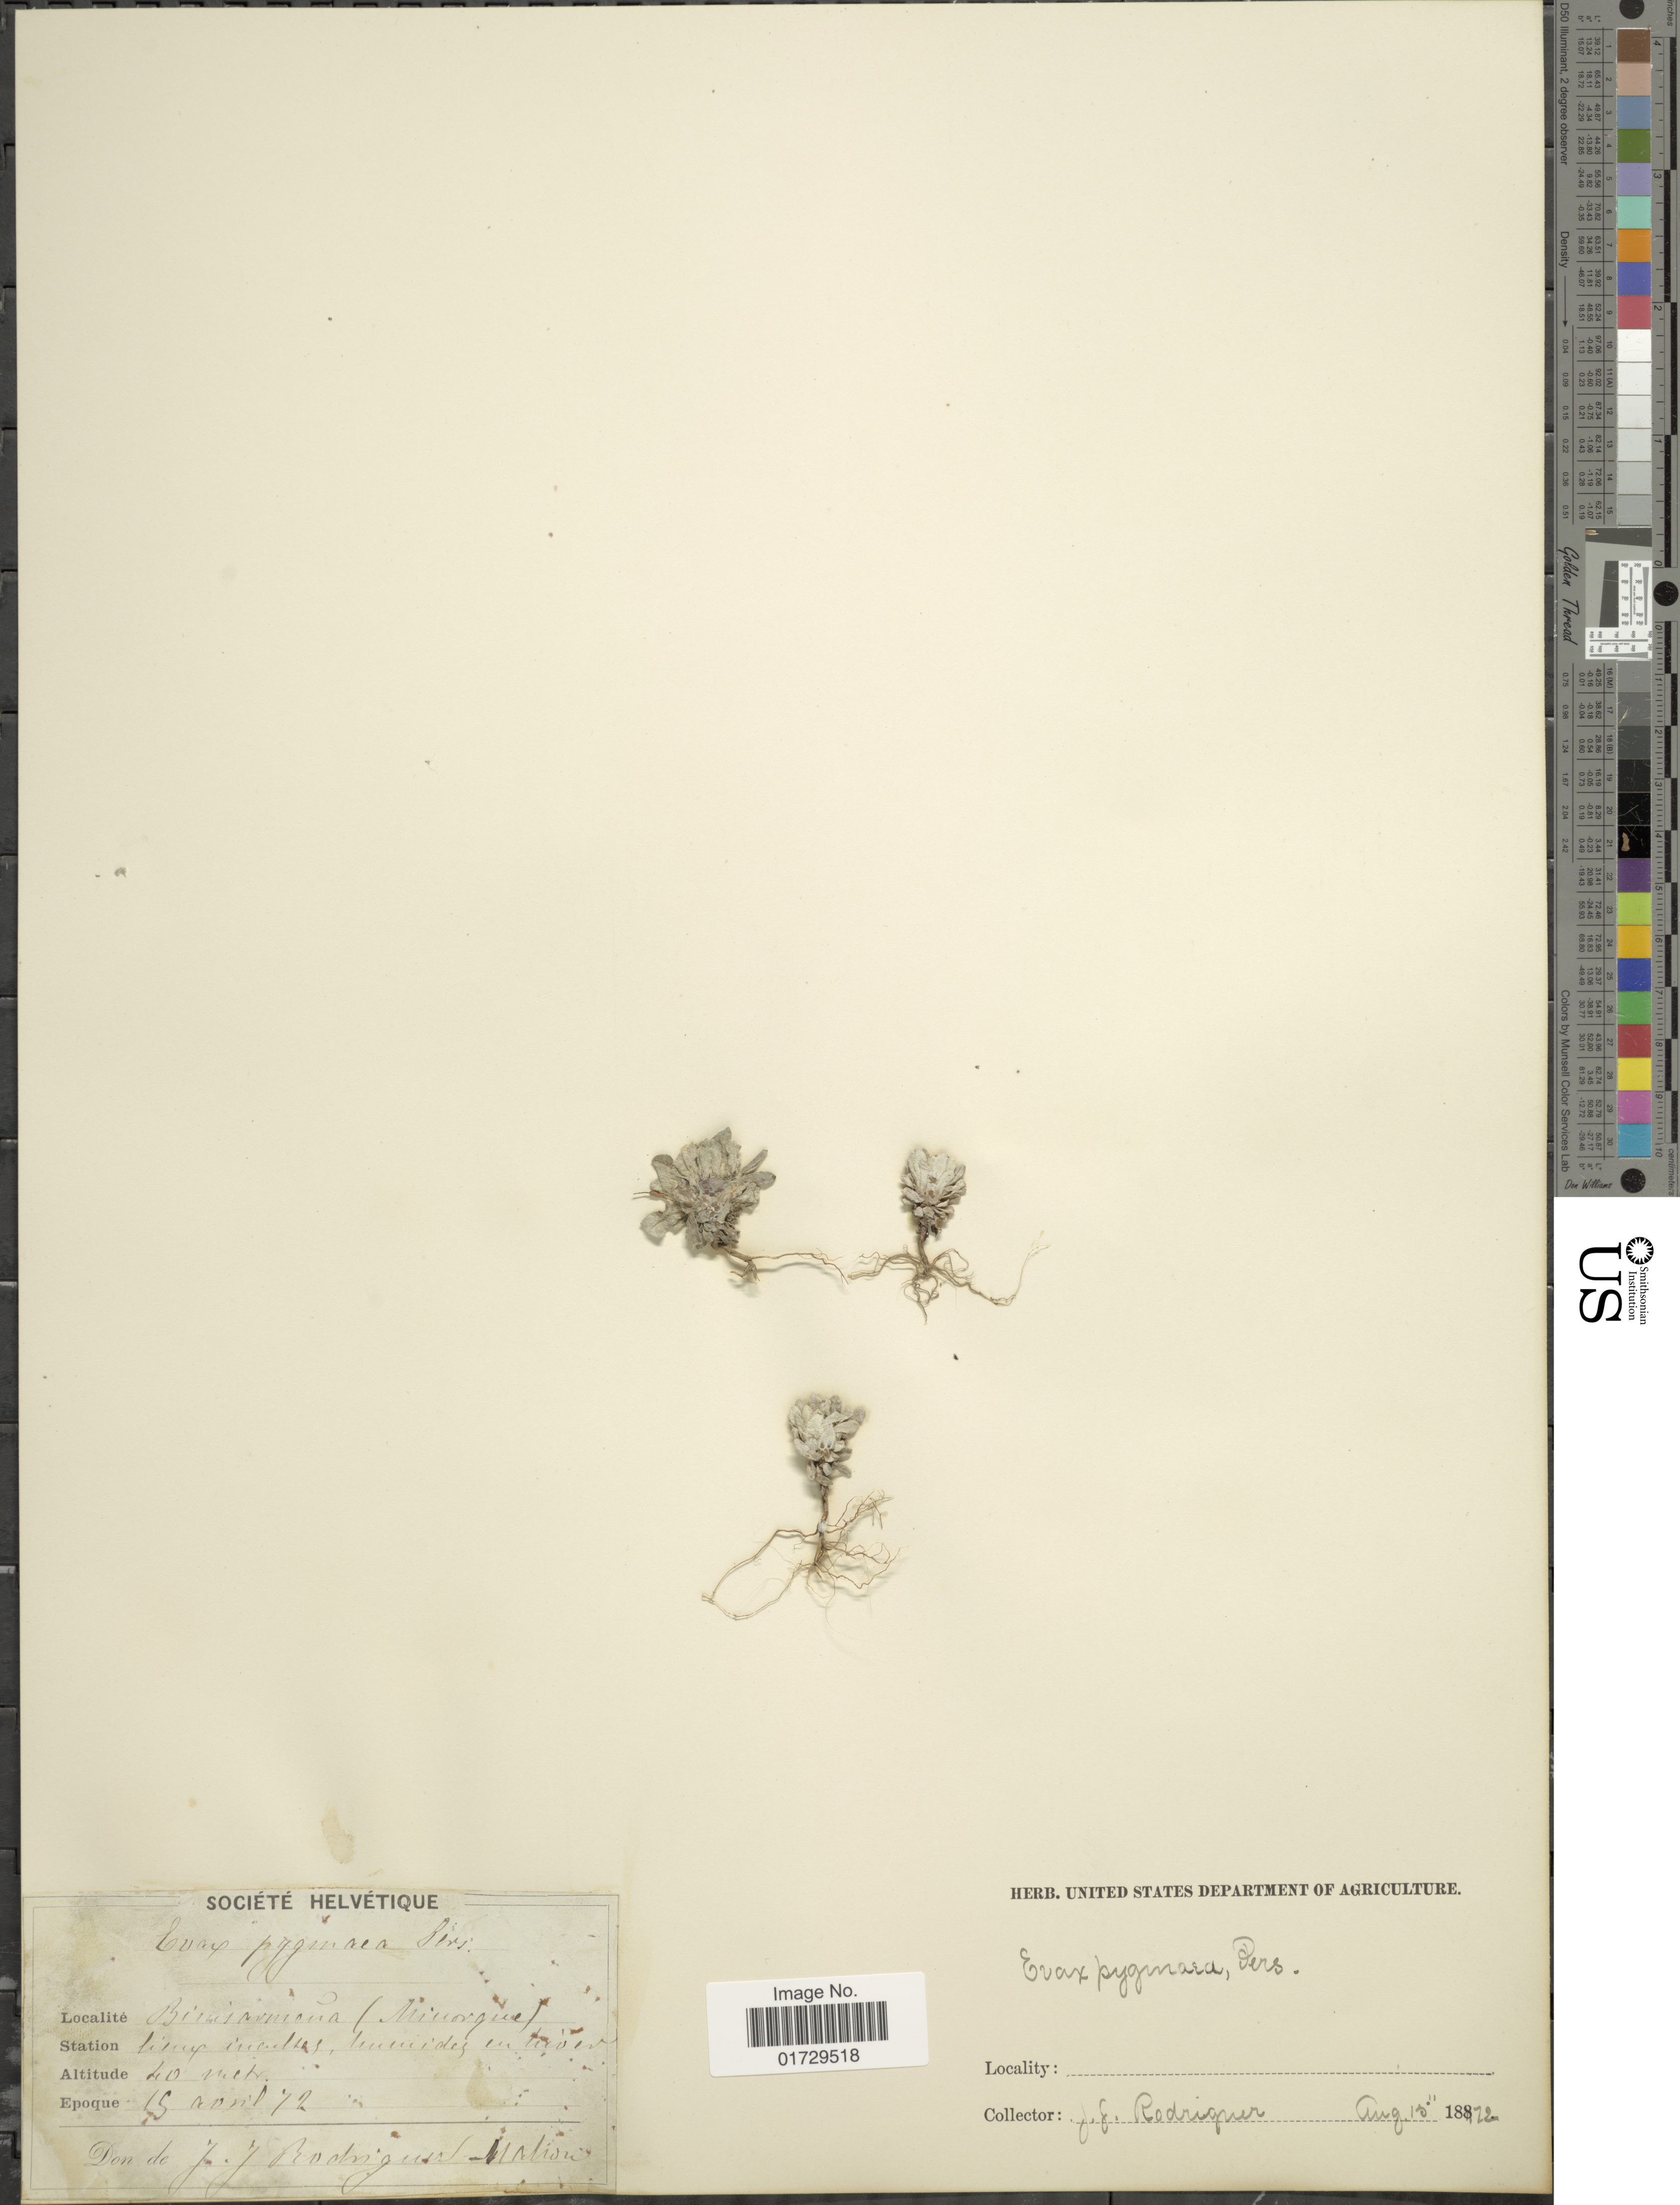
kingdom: Plantae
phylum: Tracheophyta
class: Magnoliopsida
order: Asterales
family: Asteraceae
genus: Filago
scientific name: Filago pygmaea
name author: L.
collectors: J. Rodriguez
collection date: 1872-04-15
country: Spain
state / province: Islas Baleares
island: Balearic Is.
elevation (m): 40